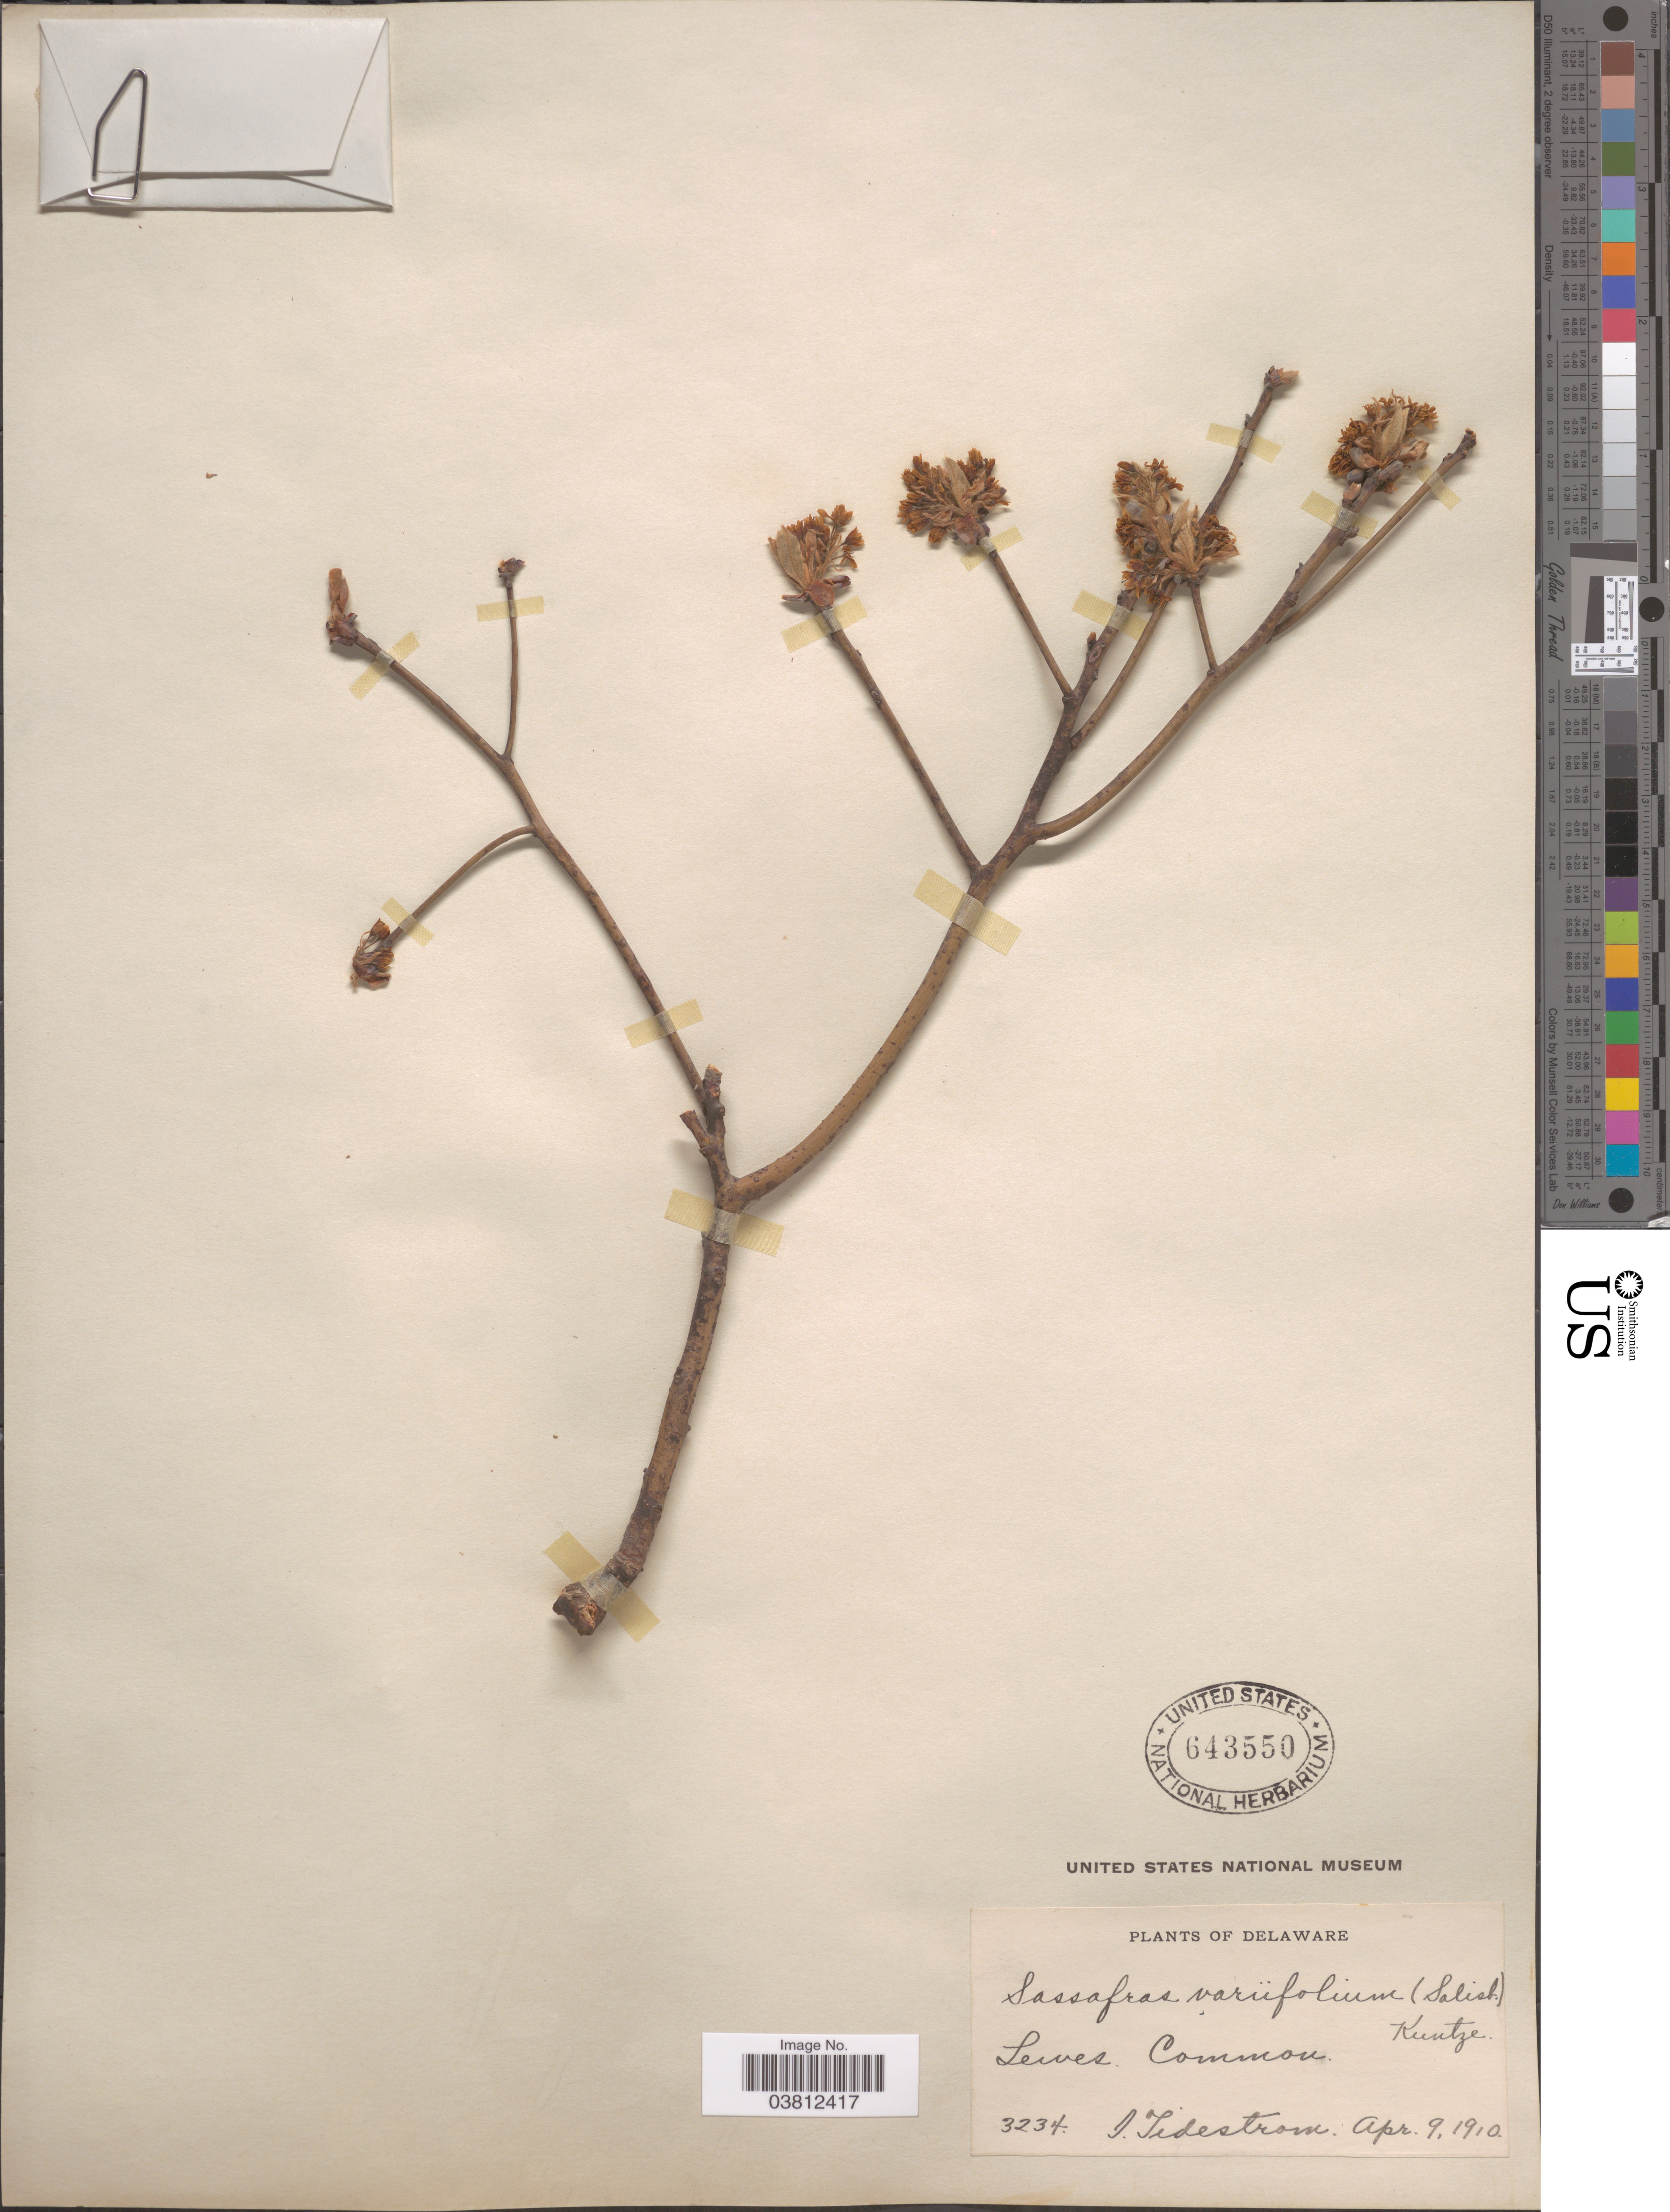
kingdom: Plantae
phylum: Tracheophyta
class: Magnoliopsida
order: Laurales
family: Lauraceae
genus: Sassafras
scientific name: Sassafras albidum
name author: (Nutt.) Nees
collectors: I. F. Tidestrom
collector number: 3234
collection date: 1910-04-09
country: United States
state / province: Delaware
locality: Lewes.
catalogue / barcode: US 643550